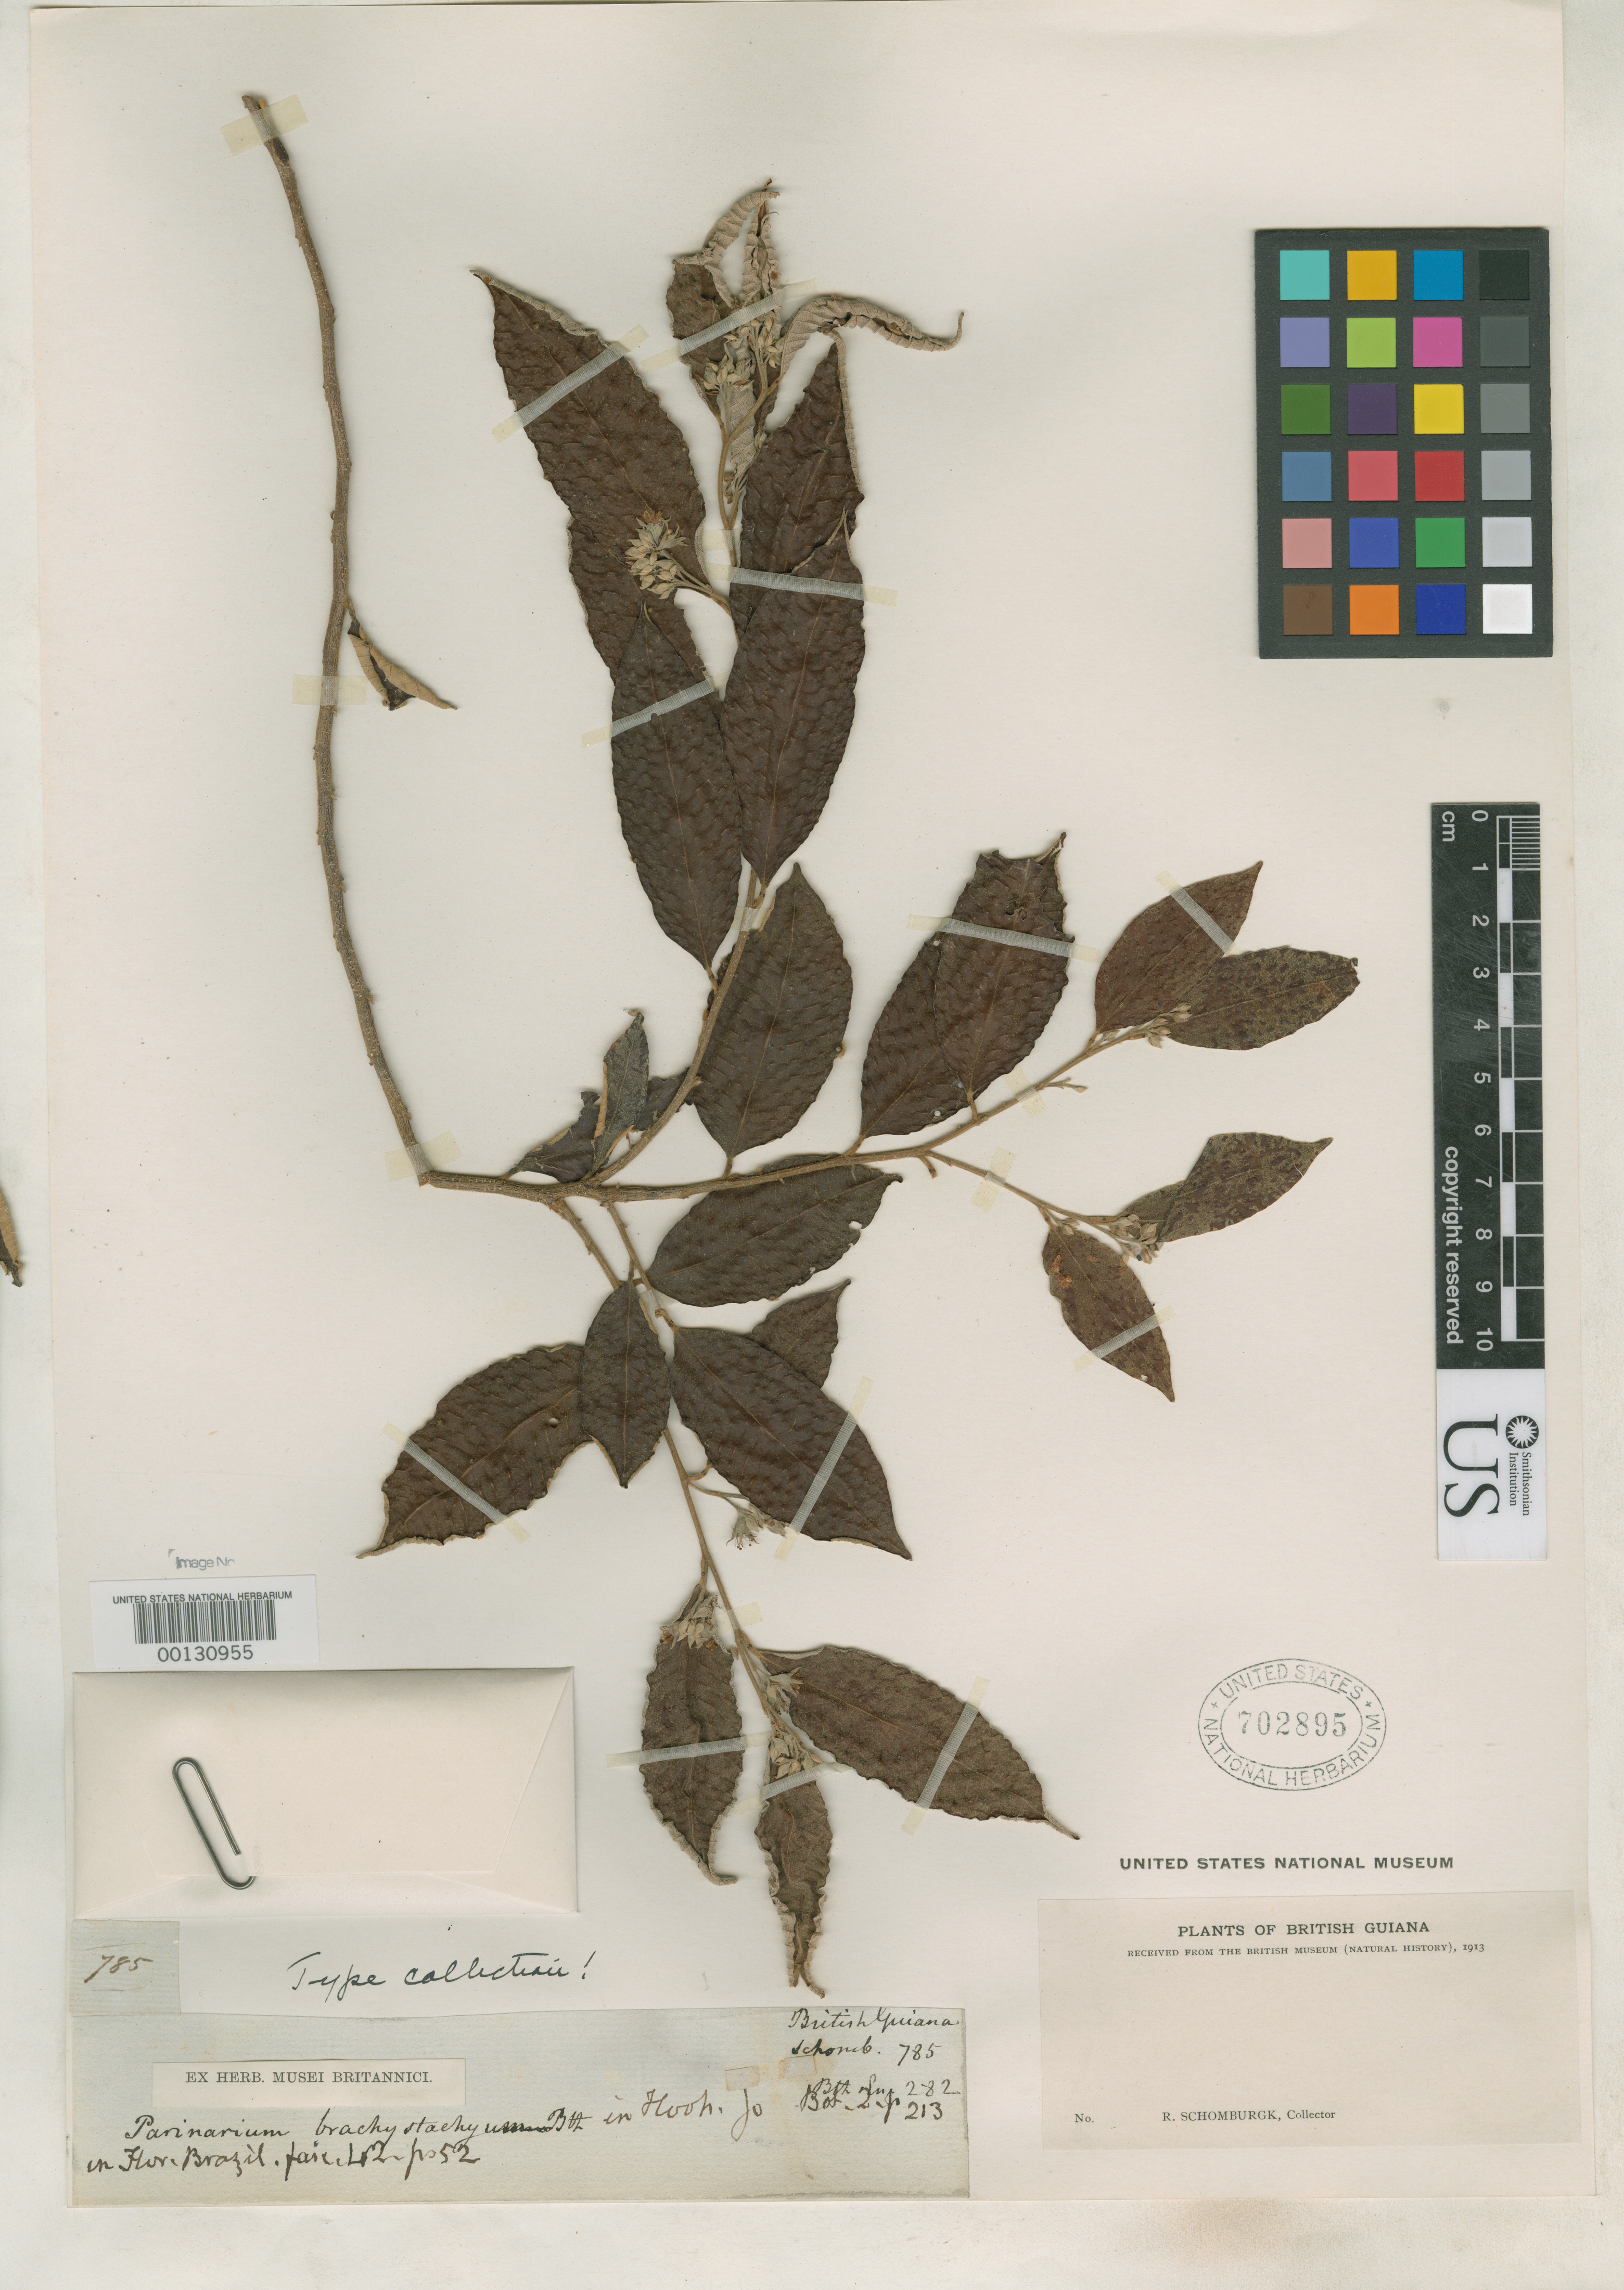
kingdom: Plantae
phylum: Tracheophyta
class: Magnoliopsida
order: Malpighiales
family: Chrysobalanaceae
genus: Parinari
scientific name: Parinari brachystachya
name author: Benth.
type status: Isotype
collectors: R. H. Schomburgk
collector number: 785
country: Guyana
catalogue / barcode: US 702895